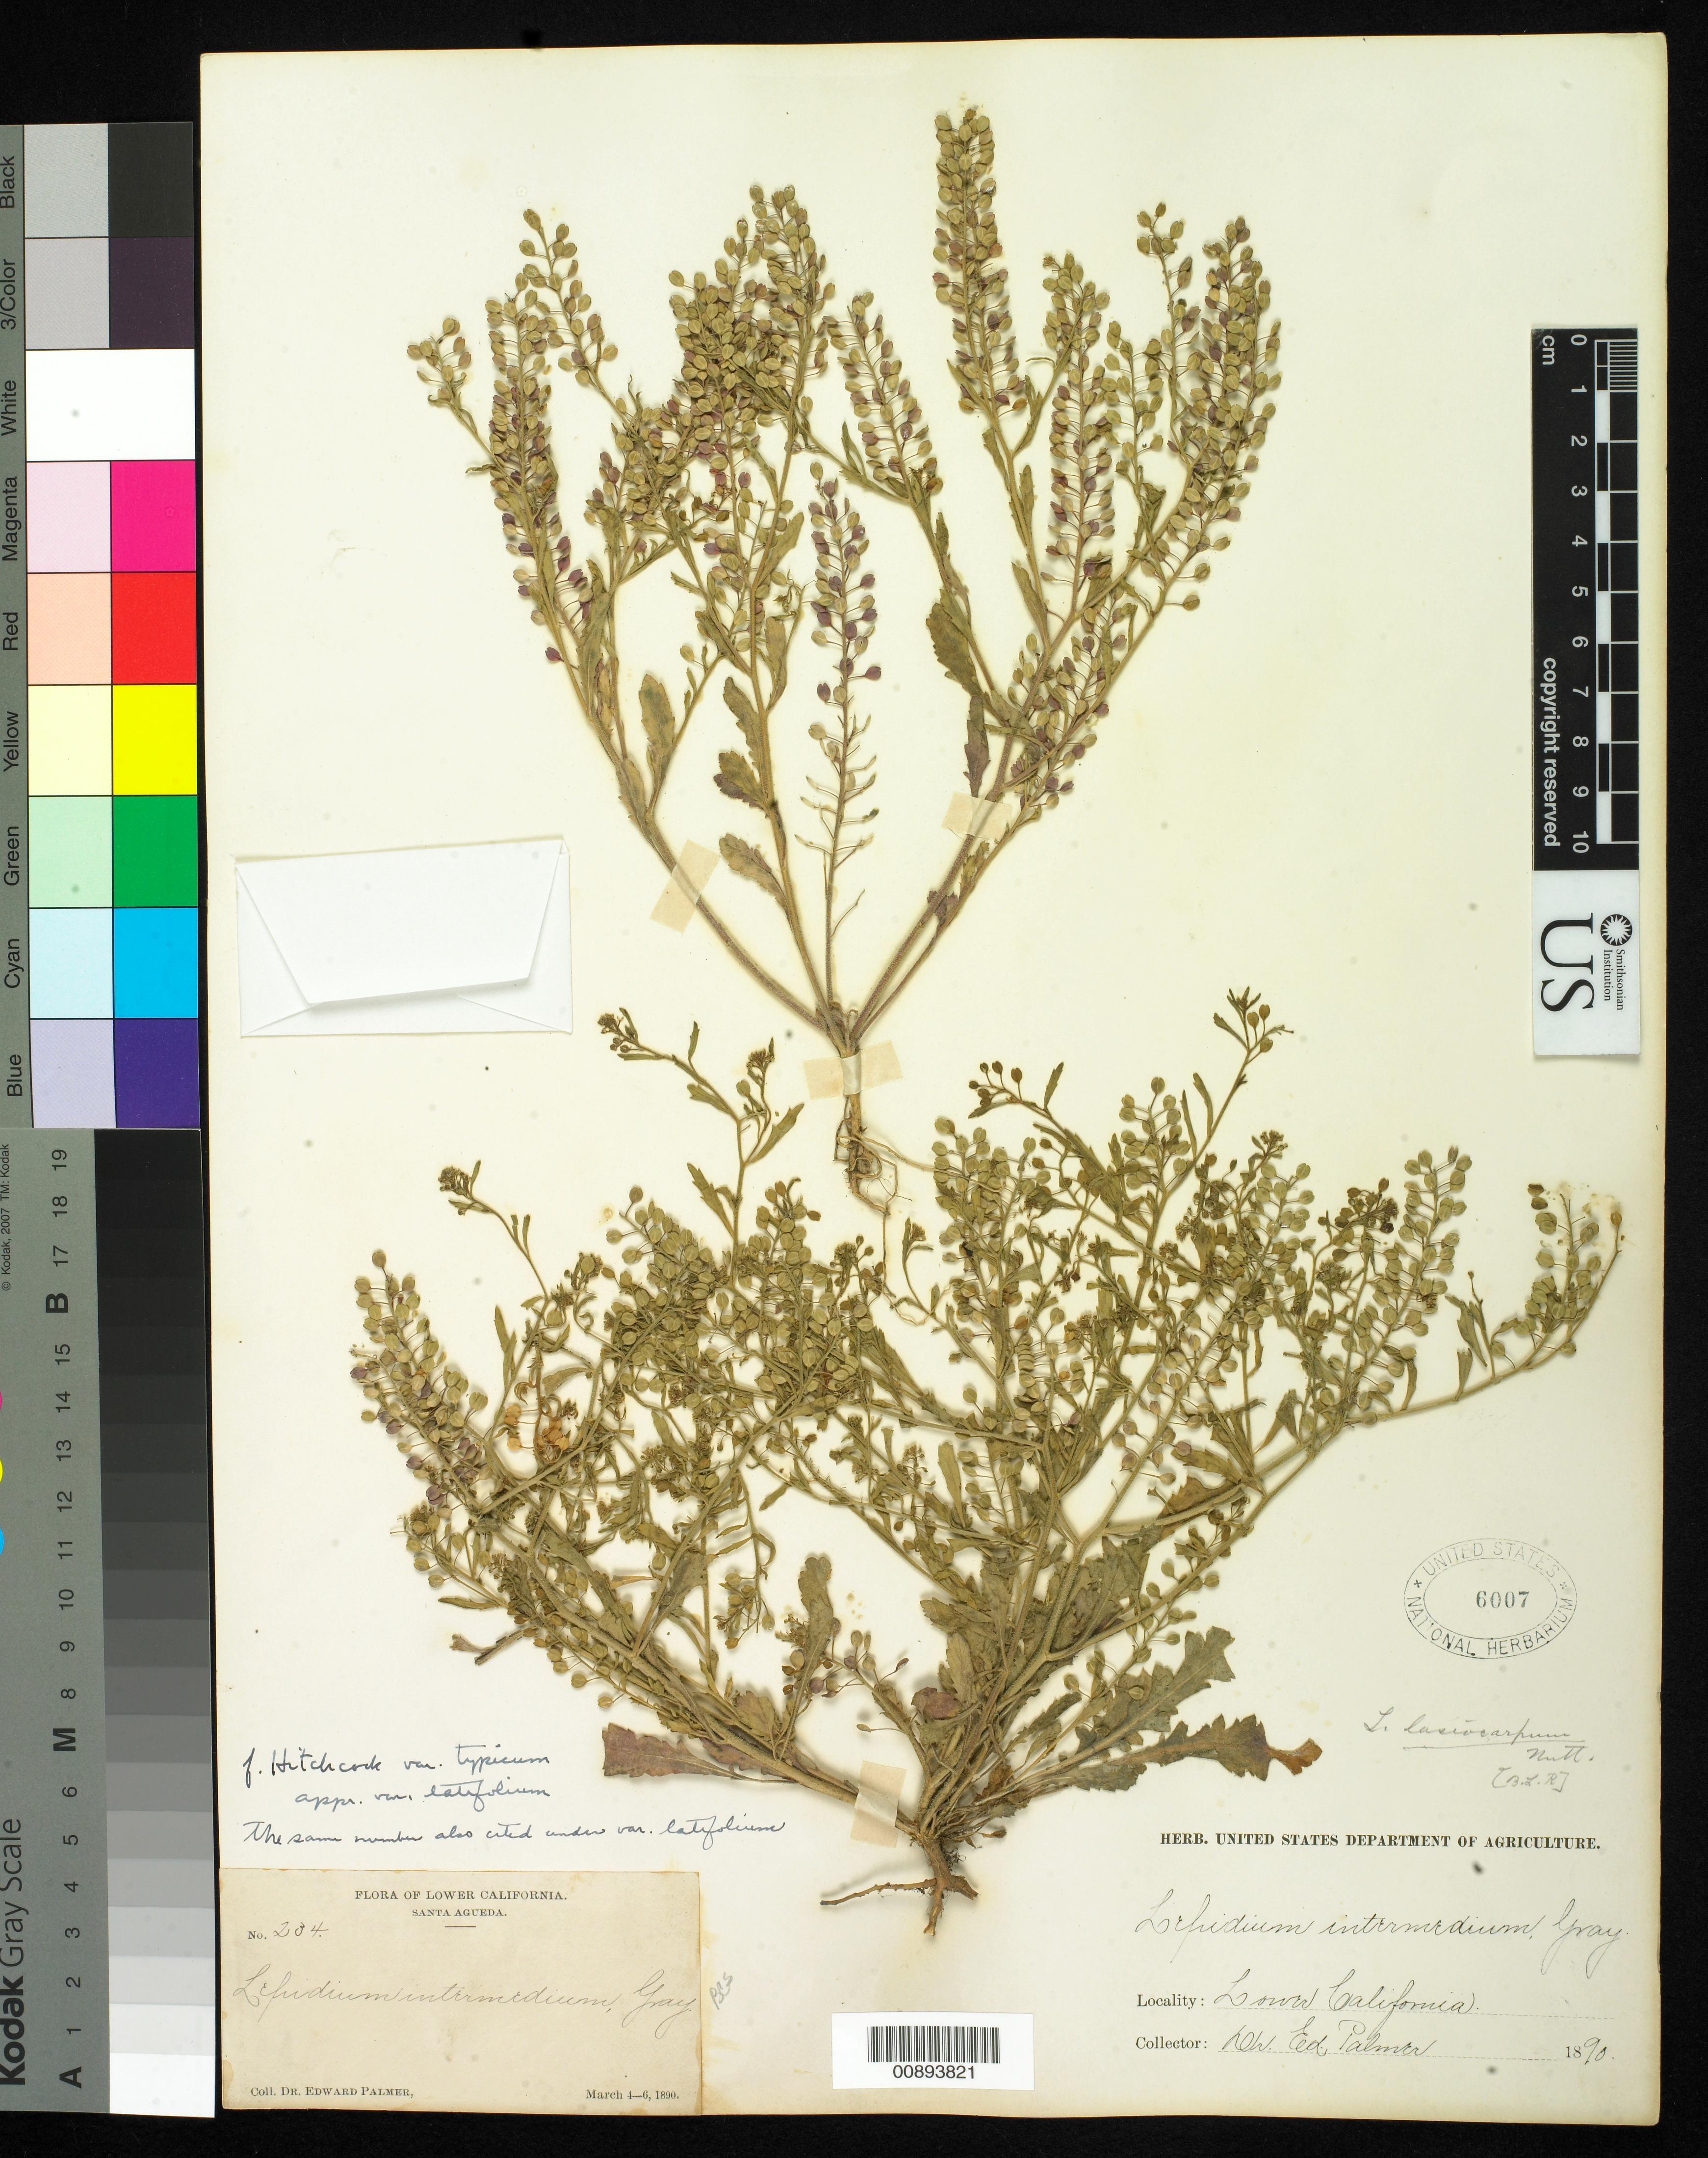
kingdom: Plantae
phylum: Tracheophyta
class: Magnoliopsida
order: Brassicales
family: Brassicaceae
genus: Lepidium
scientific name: Lepidium lasiocarpum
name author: Nutt.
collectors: E. Palmer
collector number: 234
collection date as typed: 04 Mar 1890 to 06 Mar 1890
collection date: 1890-03-04/1890-03-06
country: Mexico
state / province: Baja California Sur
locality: Santa Agueda, Baja California Sur.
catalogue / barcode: US 6007